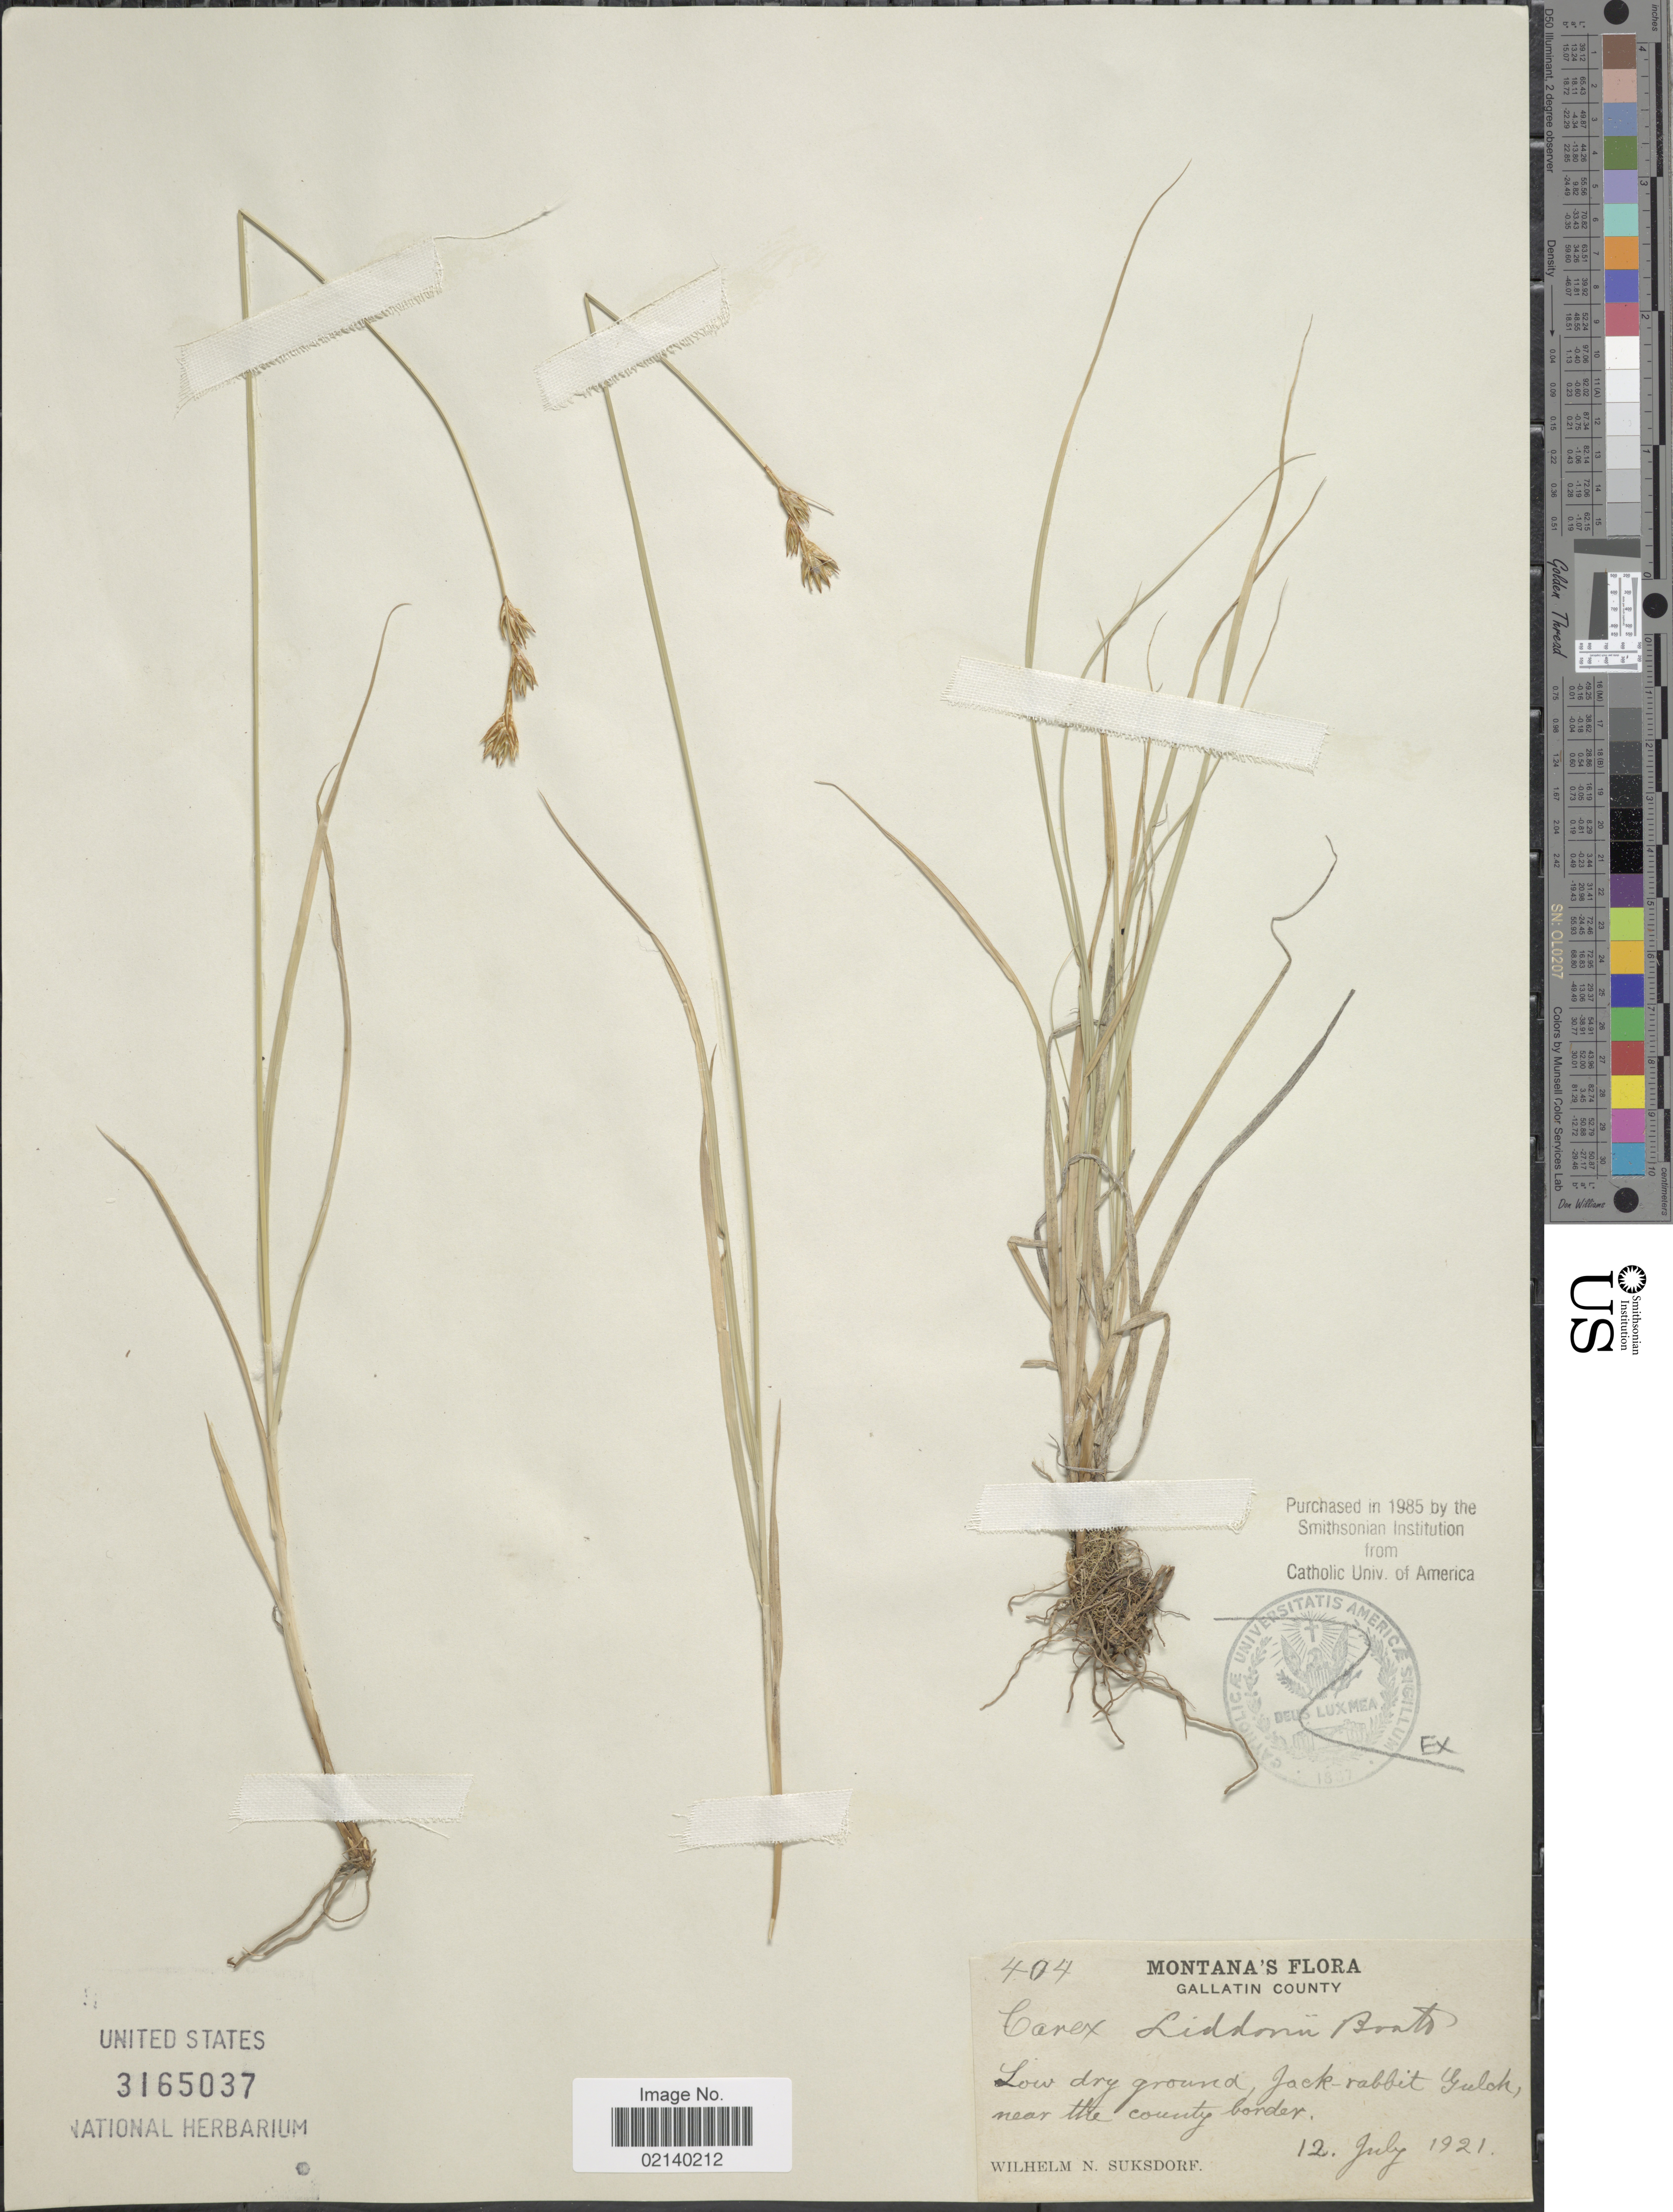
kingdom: Plantae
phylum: Tracheophyta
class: Liliopsida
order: Poales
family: Cyperaceae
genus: Carex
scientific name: Carex petasata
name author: Dewey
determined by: Strong, Mark T., (BOT), Smithsonian Institution - National Museum of Natural History (UNITED STATES)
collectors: W. N. Suksdorf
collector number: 404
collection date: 1921-07-12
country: United States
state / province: Montana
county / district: Gallatin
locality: Low dry ground, Jack-rabbit Gulch, near the county border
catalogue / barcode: US 3165037